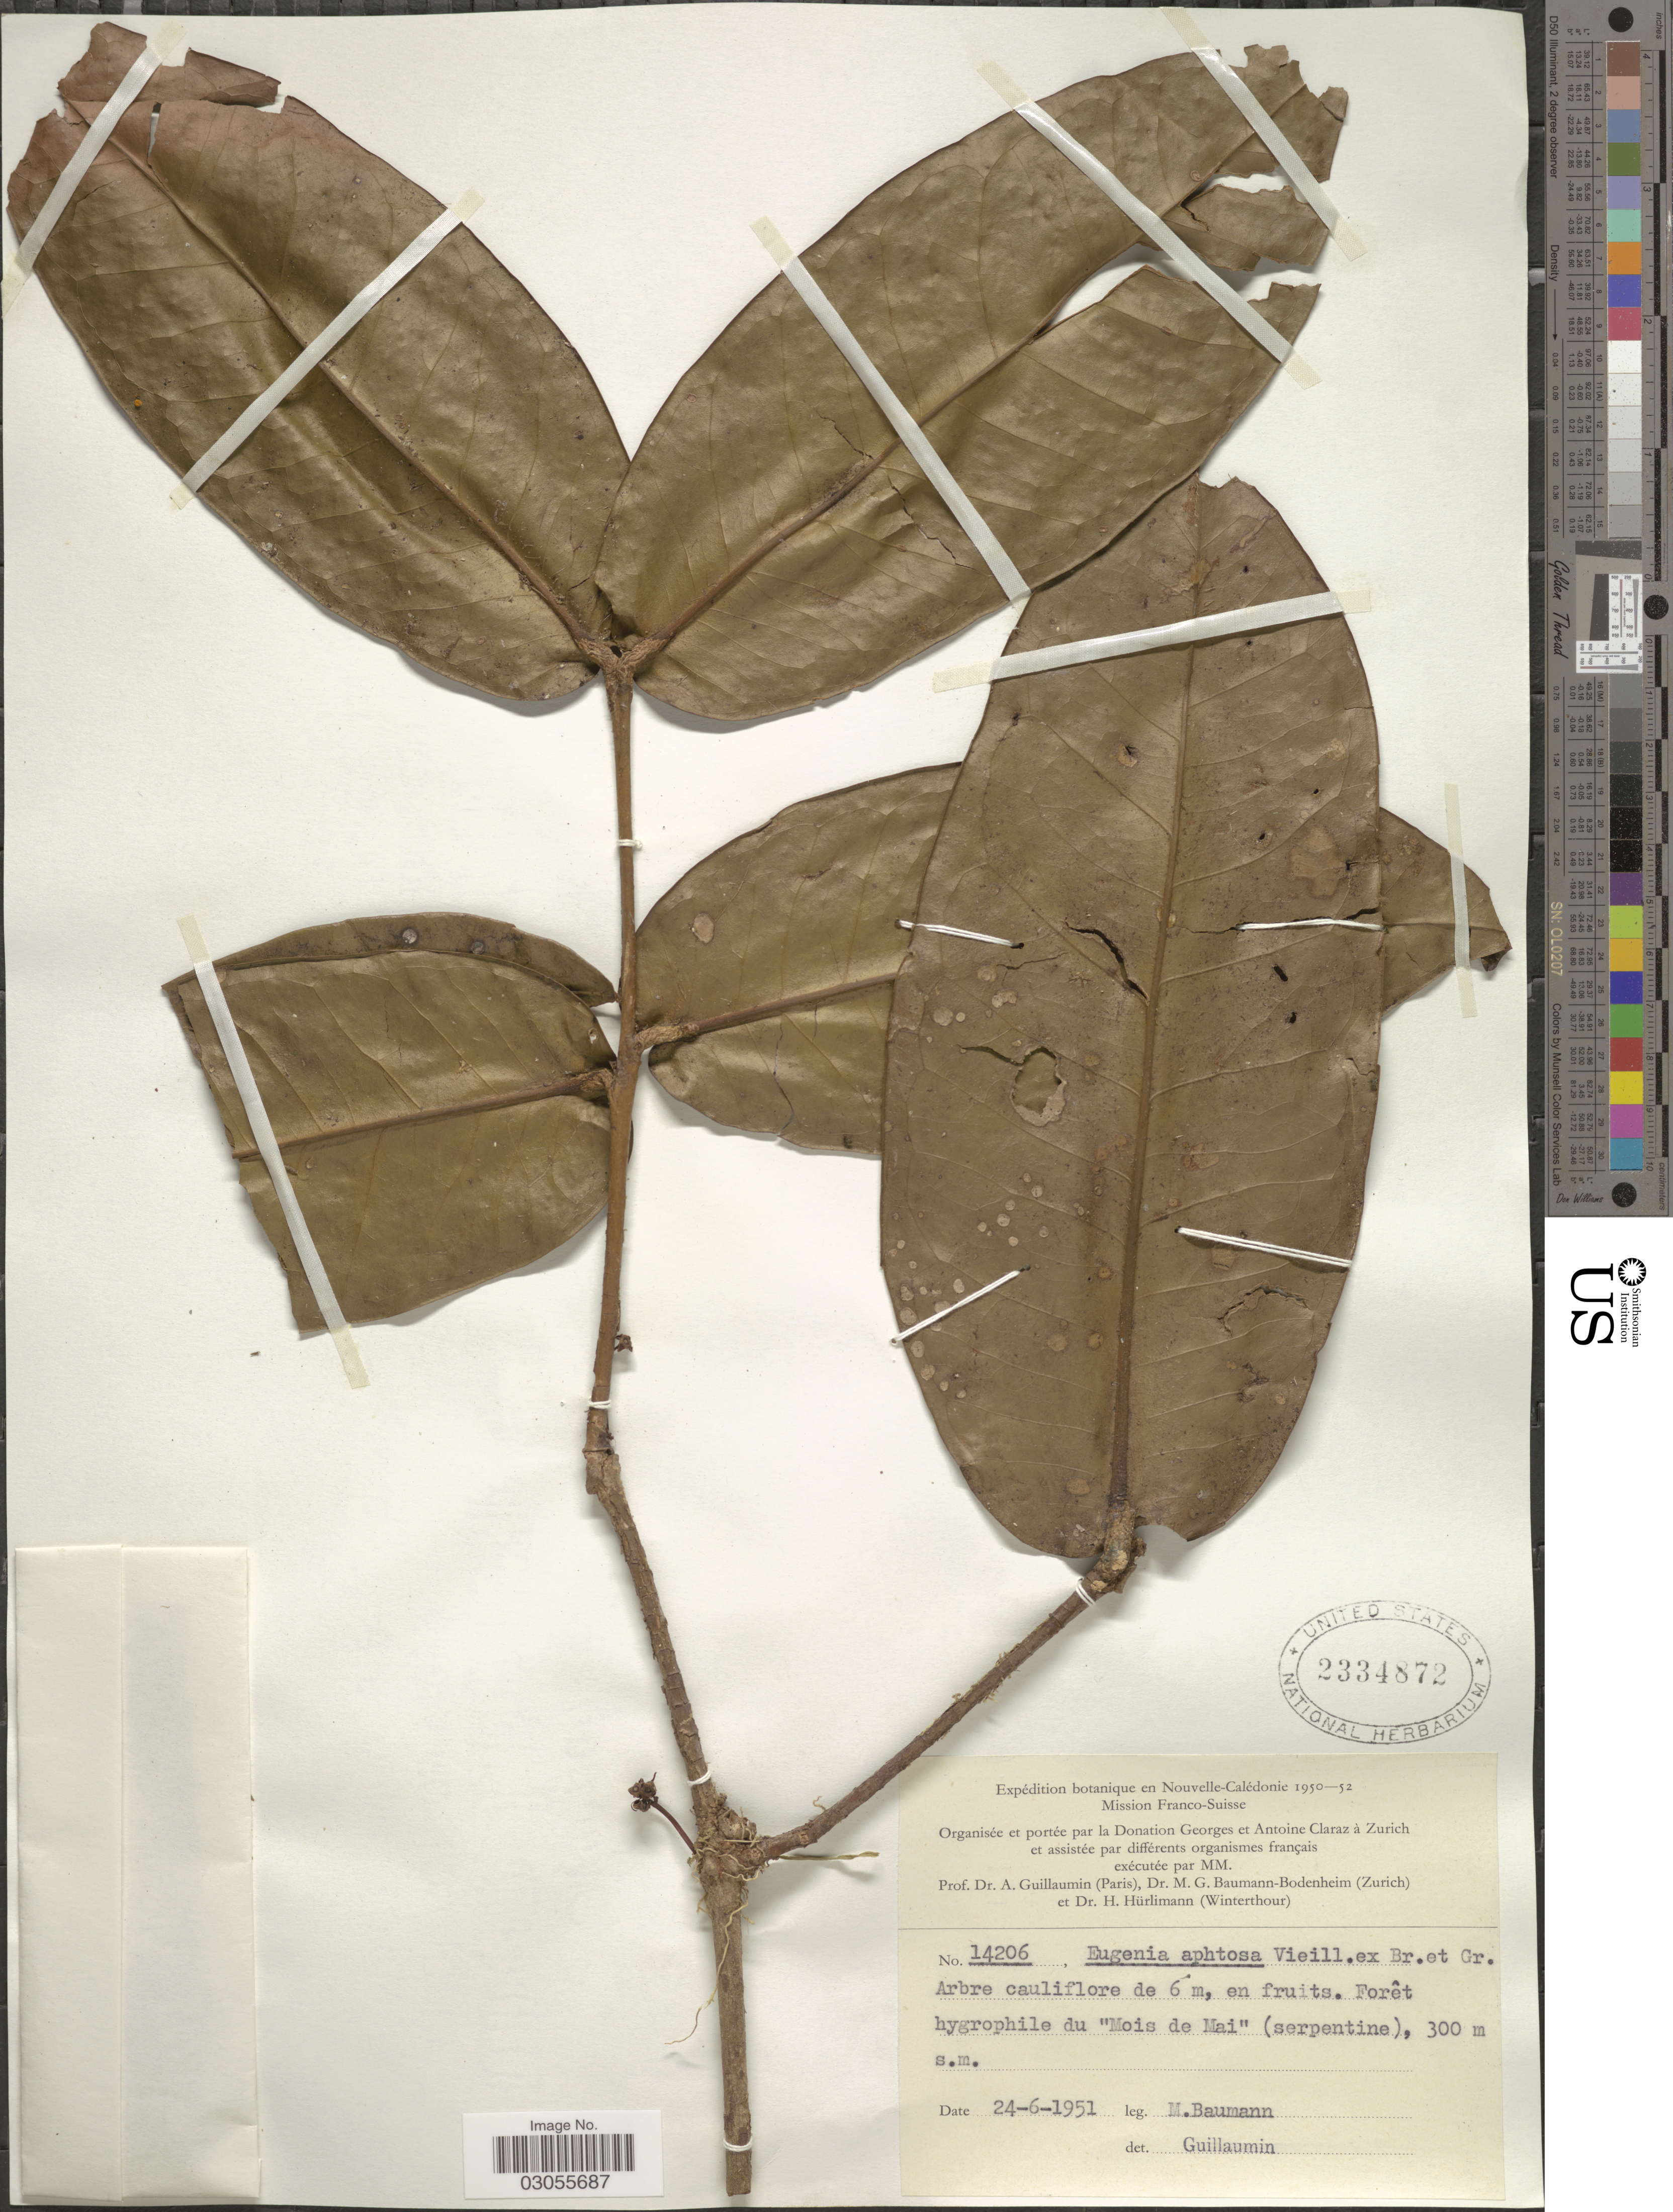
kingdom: Plantae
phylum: Tracheophyta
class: Magnoliopsida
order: Myrtales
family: Myrtaceae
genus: Gossia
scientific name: Gossia aphthosa subsp. austro-orientalis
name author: N. Snow & Gandhi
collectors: M. Baumann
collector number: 14206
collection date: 1951-06-24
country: New Caledonia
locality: Forêt hygrophile du "Mois de Mai" (serpentine).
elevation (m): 300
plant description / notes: Cited by N. Snow, Adansonia, sér. 3, 42: 142. 2020.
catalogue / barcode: US 2334872